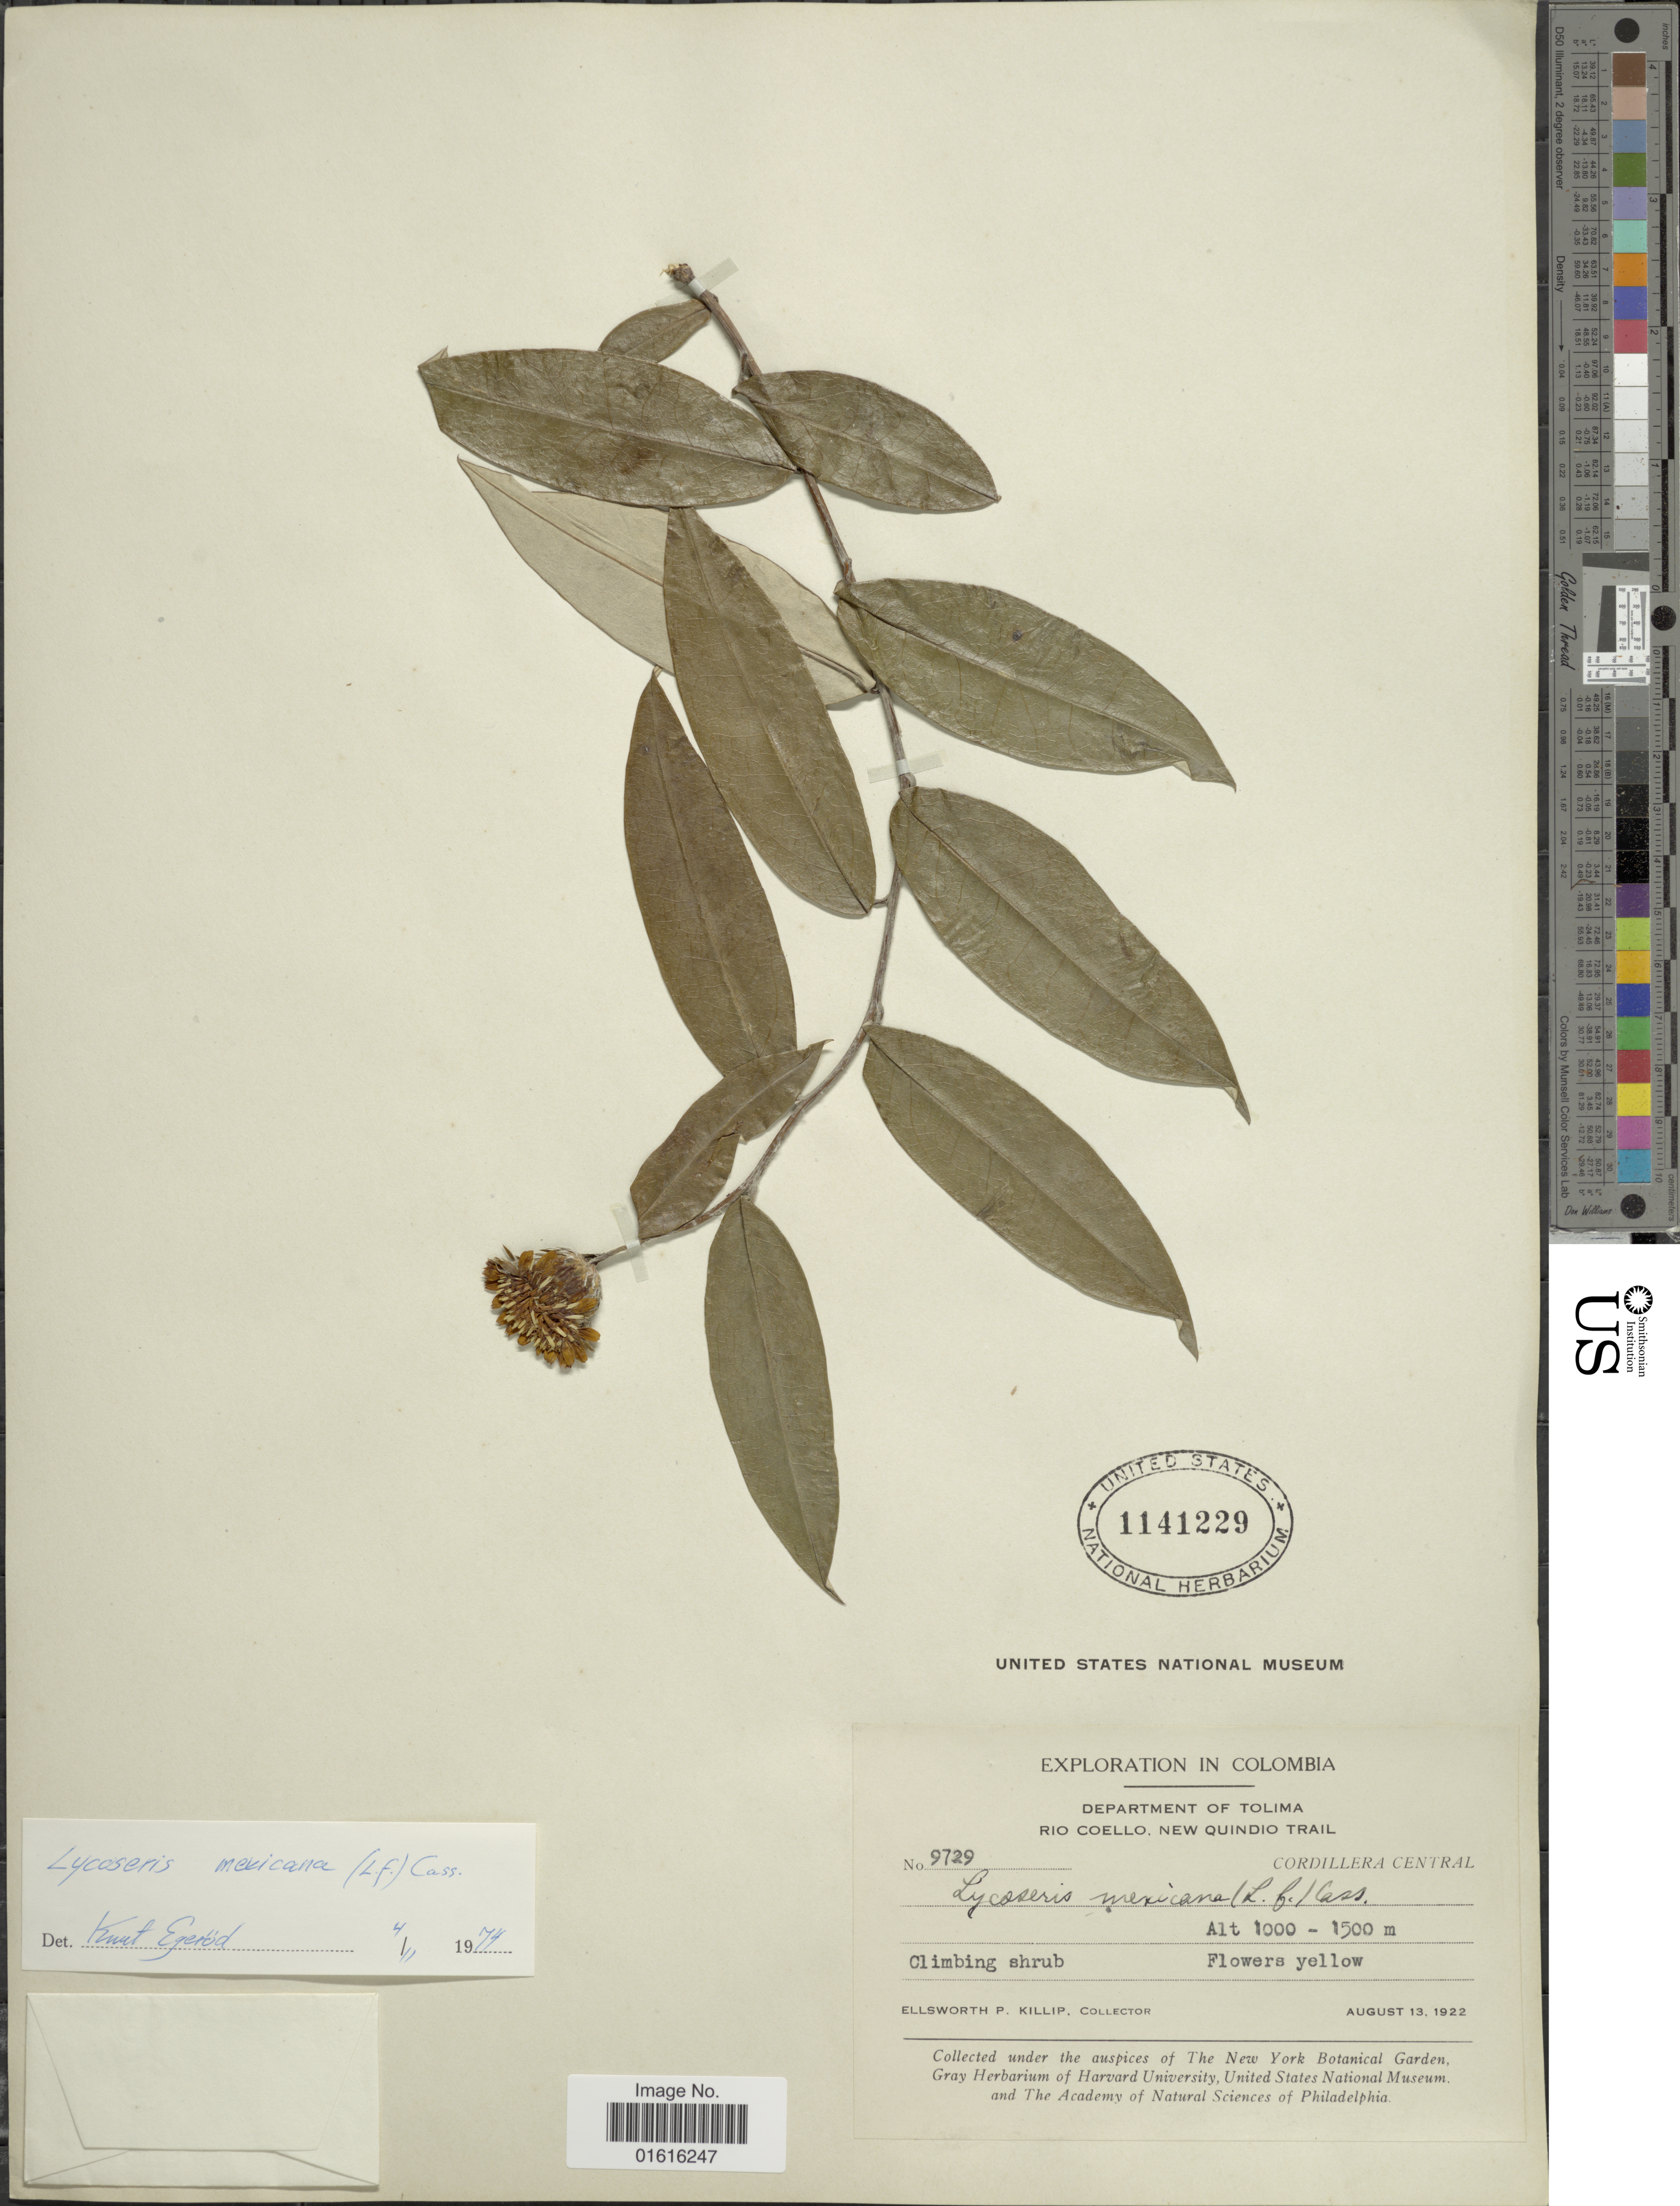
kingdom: Plantae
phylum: Tracheophyta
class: Magnoliopsida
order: Asterales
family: Asteraceae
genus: Lycoseris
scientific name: Lycoseris mexicana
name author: (L. f.) Cass.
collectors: E. P. Killip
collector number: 9729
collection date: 1922-08-13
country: Colombia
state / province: Tolima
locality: Department of Tolima. Rio Coello, New Quindio Trail. Cordillera Central.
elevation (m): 1000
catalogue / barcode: US 1141229